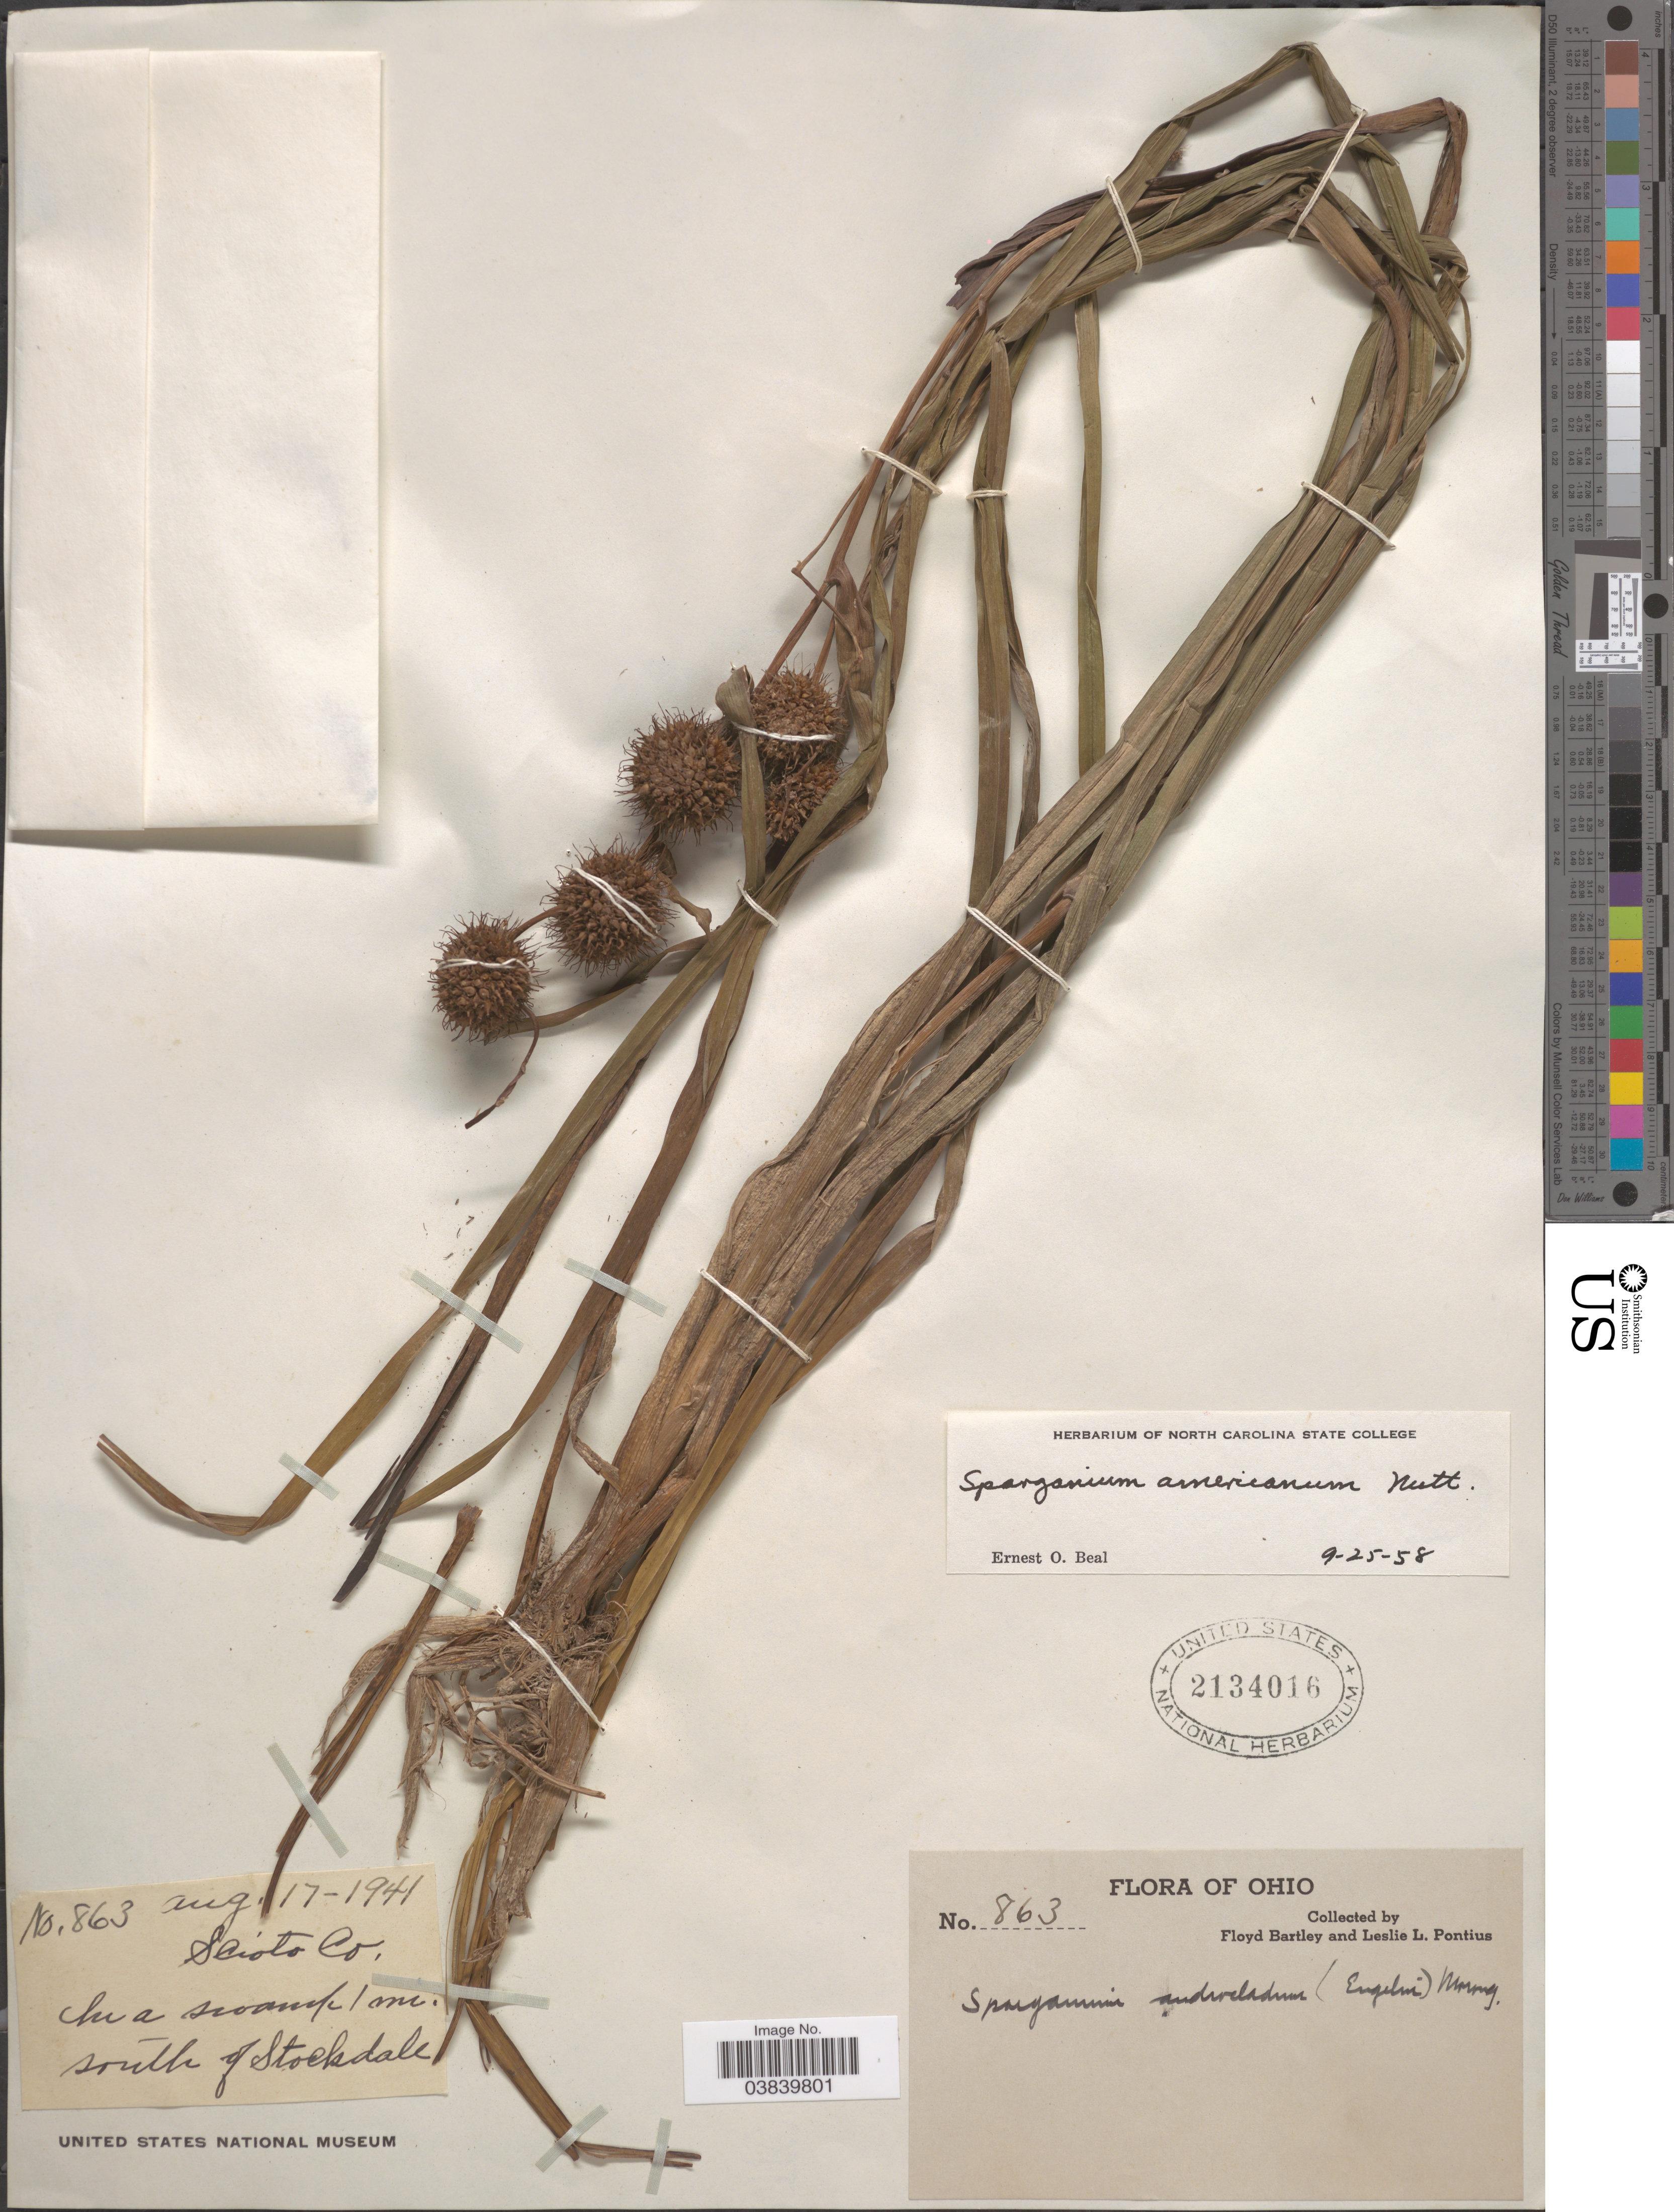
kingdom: Plantae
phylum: Tracheophyta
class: Liliopsida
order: Poales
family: Typhaceae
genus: Sparganium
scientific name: Sparganium americanum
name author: Nutt.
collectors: F. Bartley & L. Pontius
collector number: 863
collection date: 1941-08-17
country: United States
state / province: Ohio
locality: In a swamp 1 mi. south of Stockdale.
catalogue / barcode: US 2134016